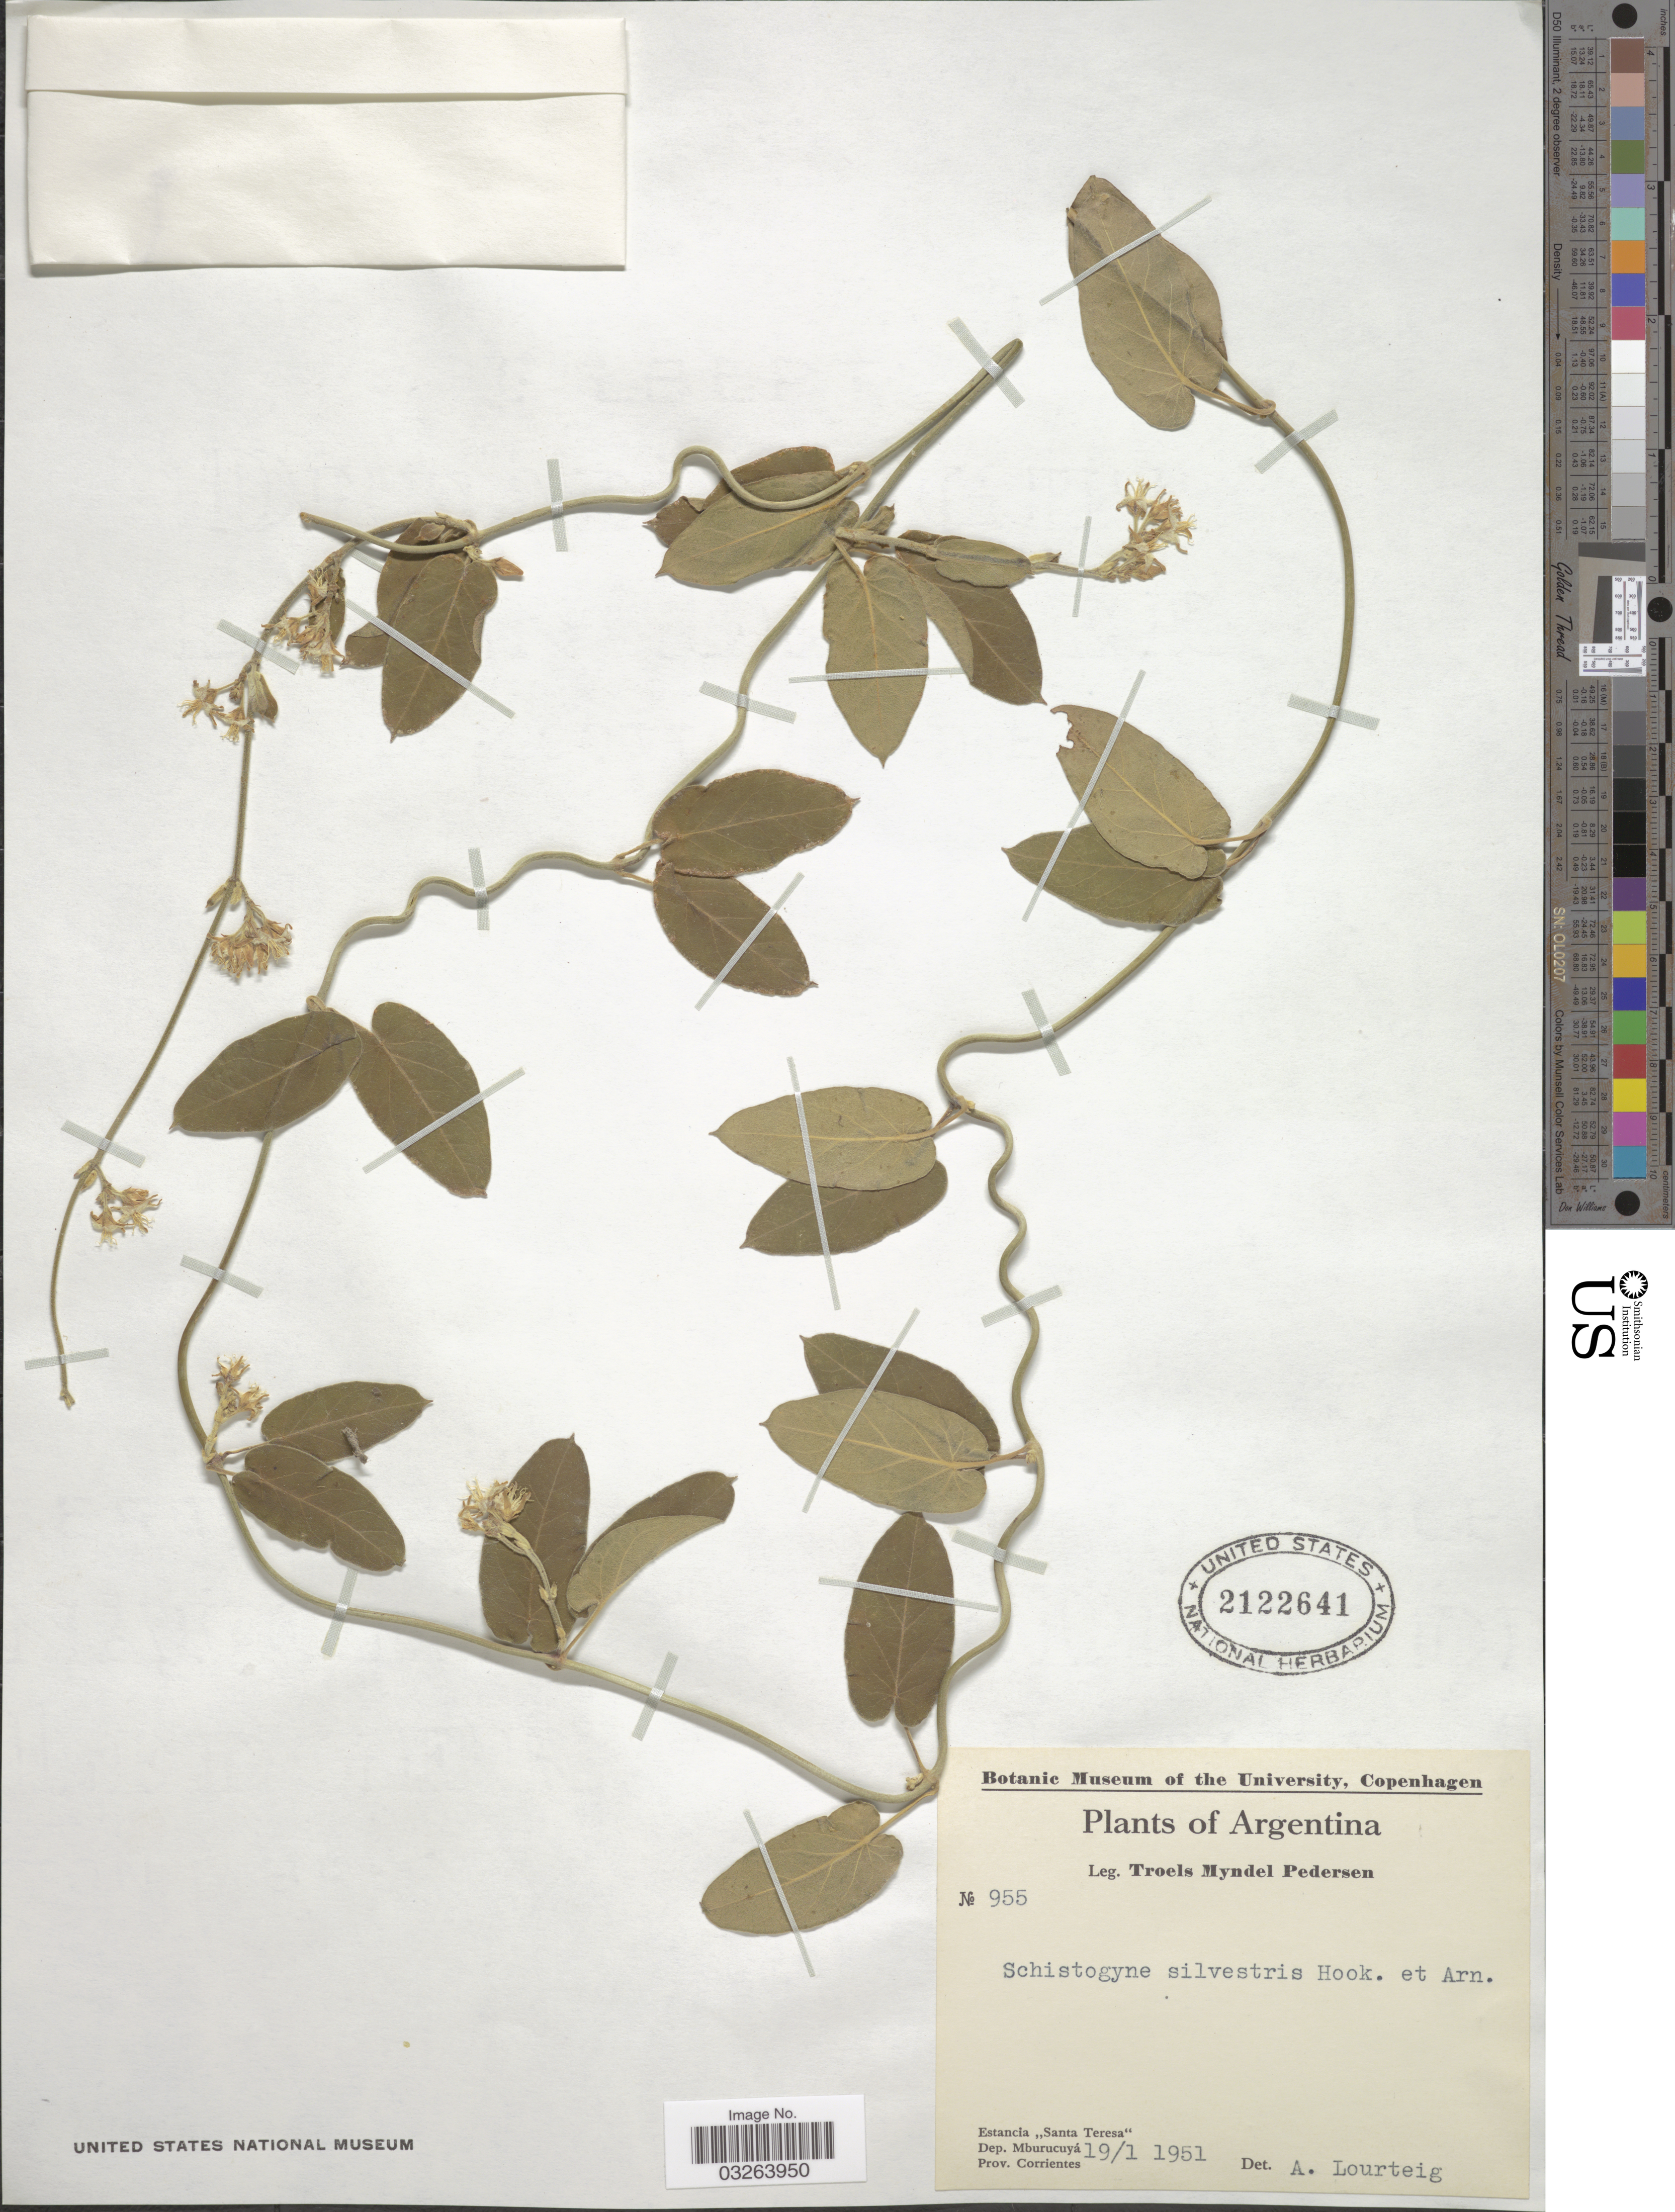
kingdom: Plantae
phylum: Tracheophyta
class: Magnoliopsida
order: Gentianales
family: Apocynaceae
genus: Schistogyne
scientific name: Schistogyne sylvestris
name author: Hook. & Arn.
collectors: T. Pederson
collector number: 955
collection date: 1951-01-19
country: Argentina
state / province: Corrientes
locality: Estancia "Santa Teresa". Dep. Mburucuyá.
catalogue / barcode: US 2122641